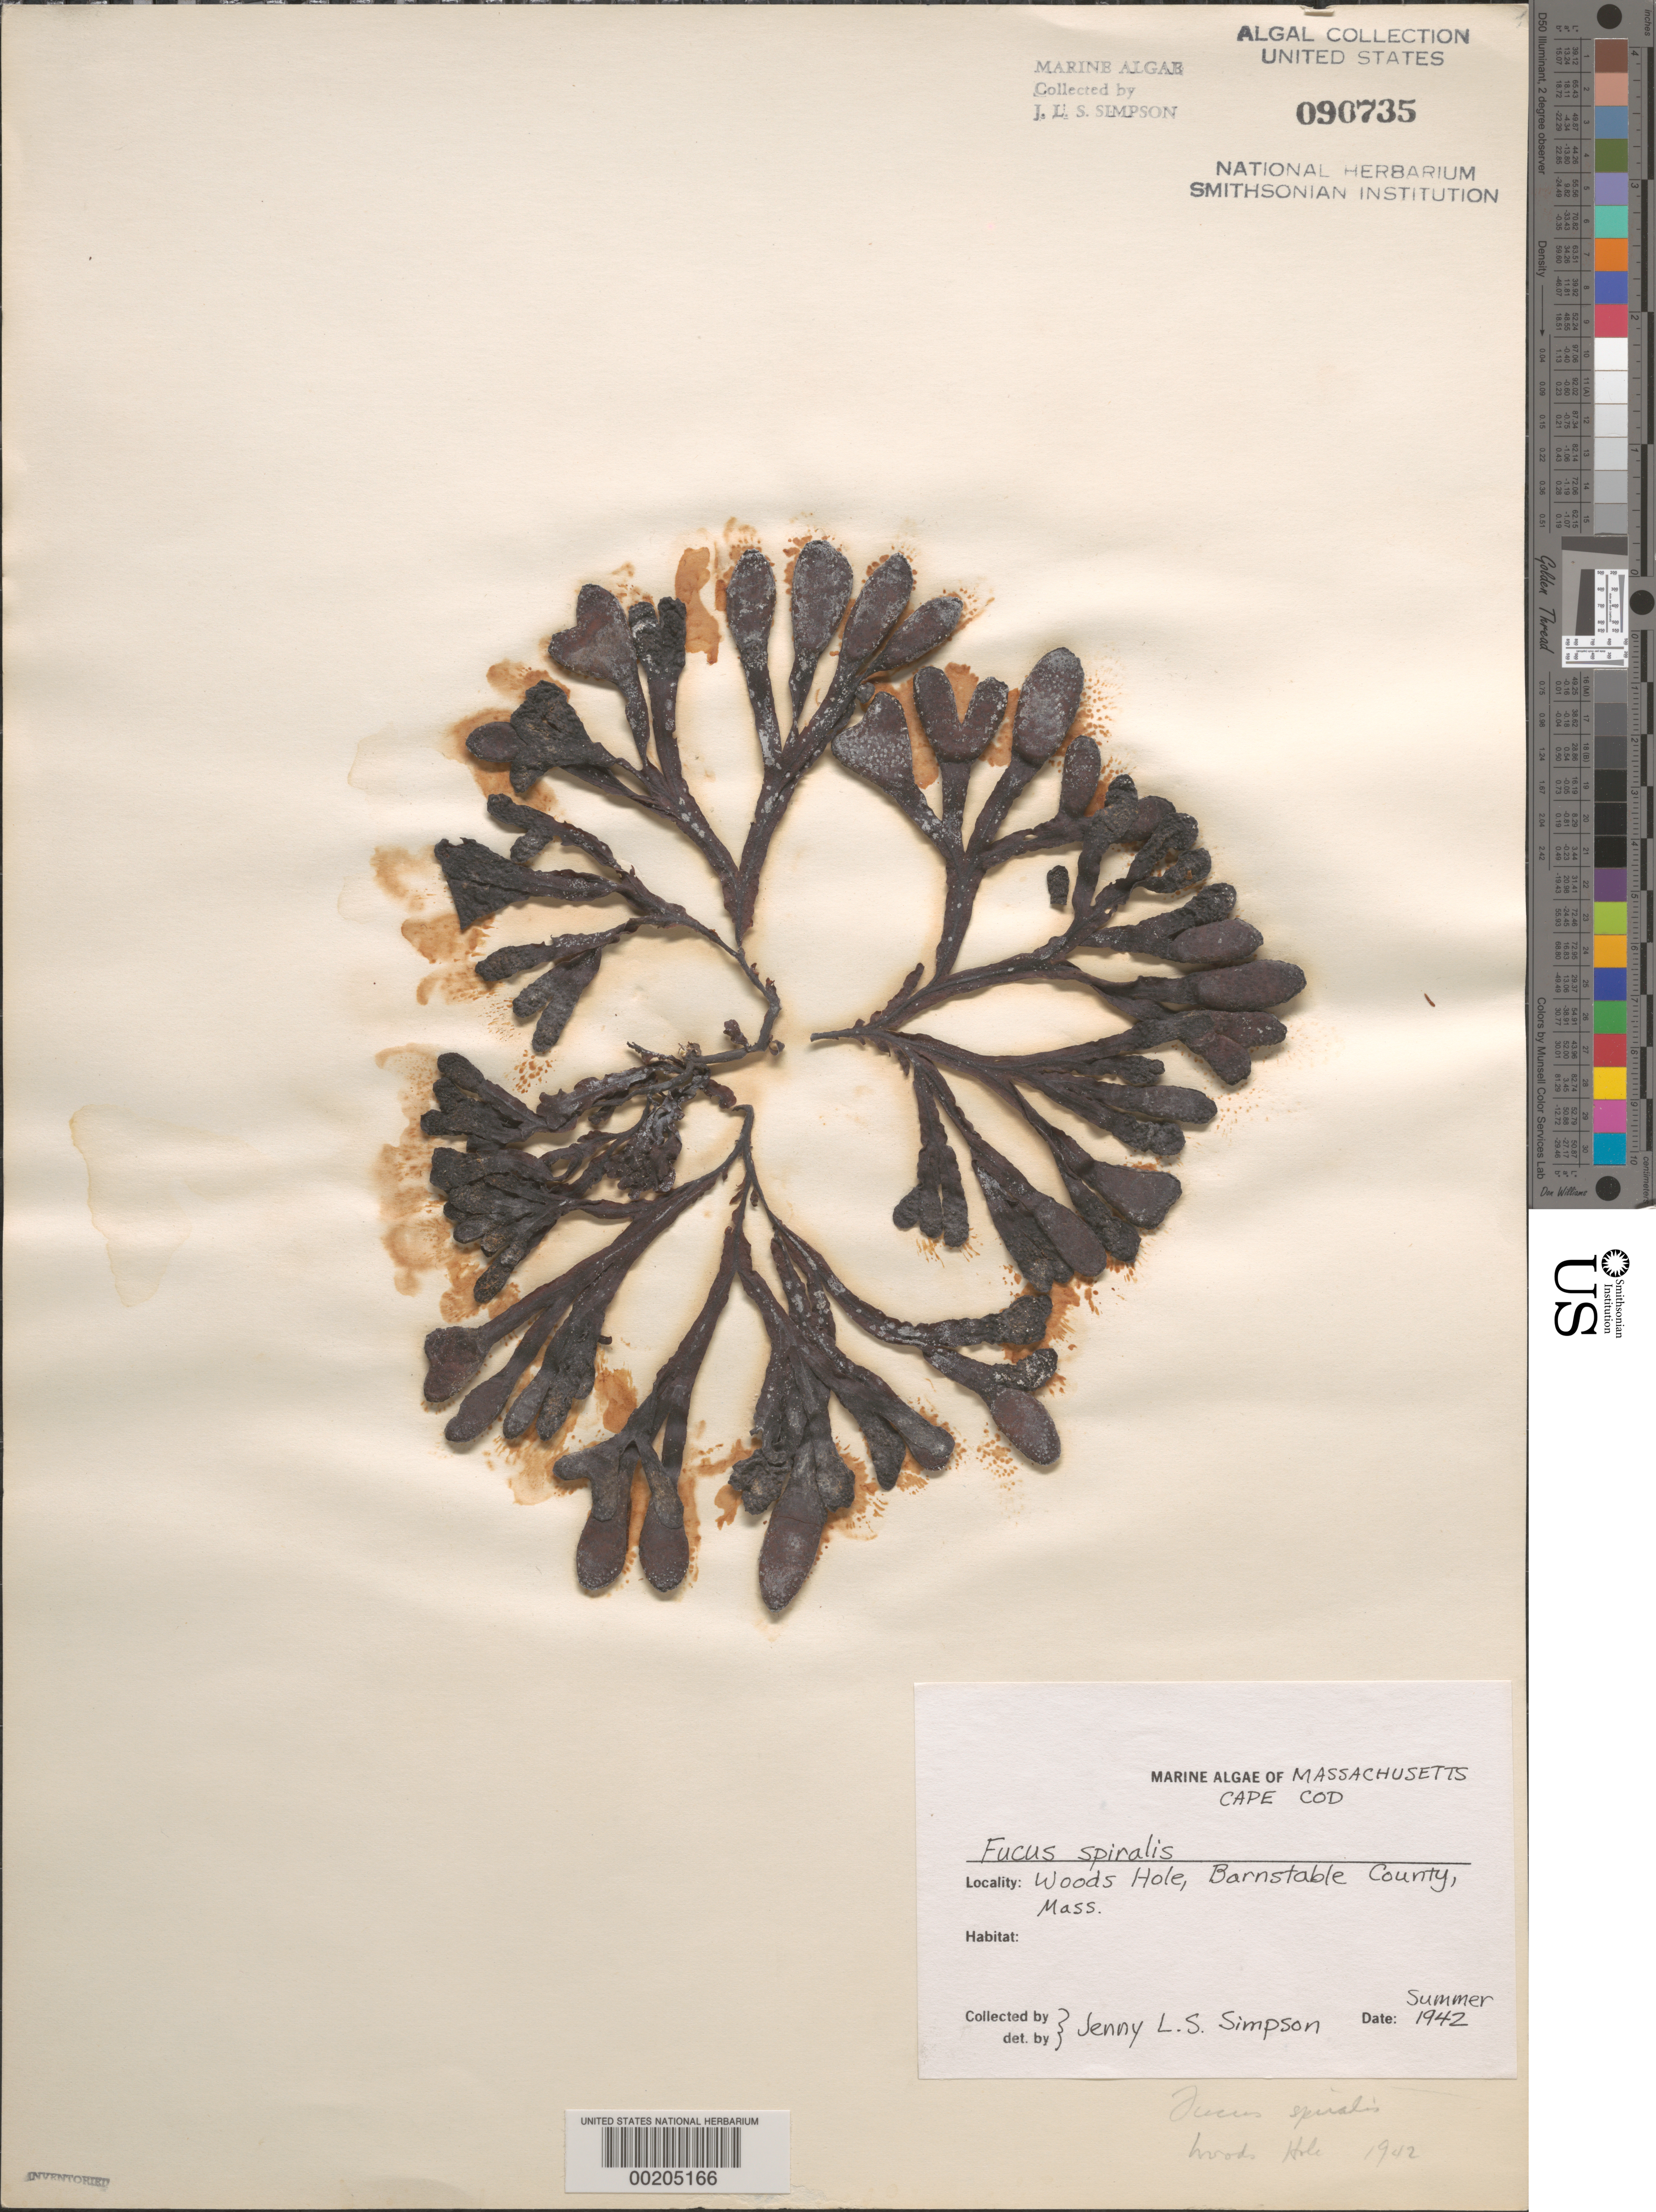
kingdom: Chromista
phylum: Ochrophyta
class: Phaeophyceae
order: Fucales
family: Fucaceae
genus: Fucus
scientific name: Fucus spiralis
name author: L.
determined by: Simpson, J. L. S.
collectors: J. Simpson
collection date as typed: Sum 1942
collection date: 1942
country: United States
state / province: Massachusetts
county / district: Barnstable County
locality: Woods Hole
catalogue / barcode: US 90735